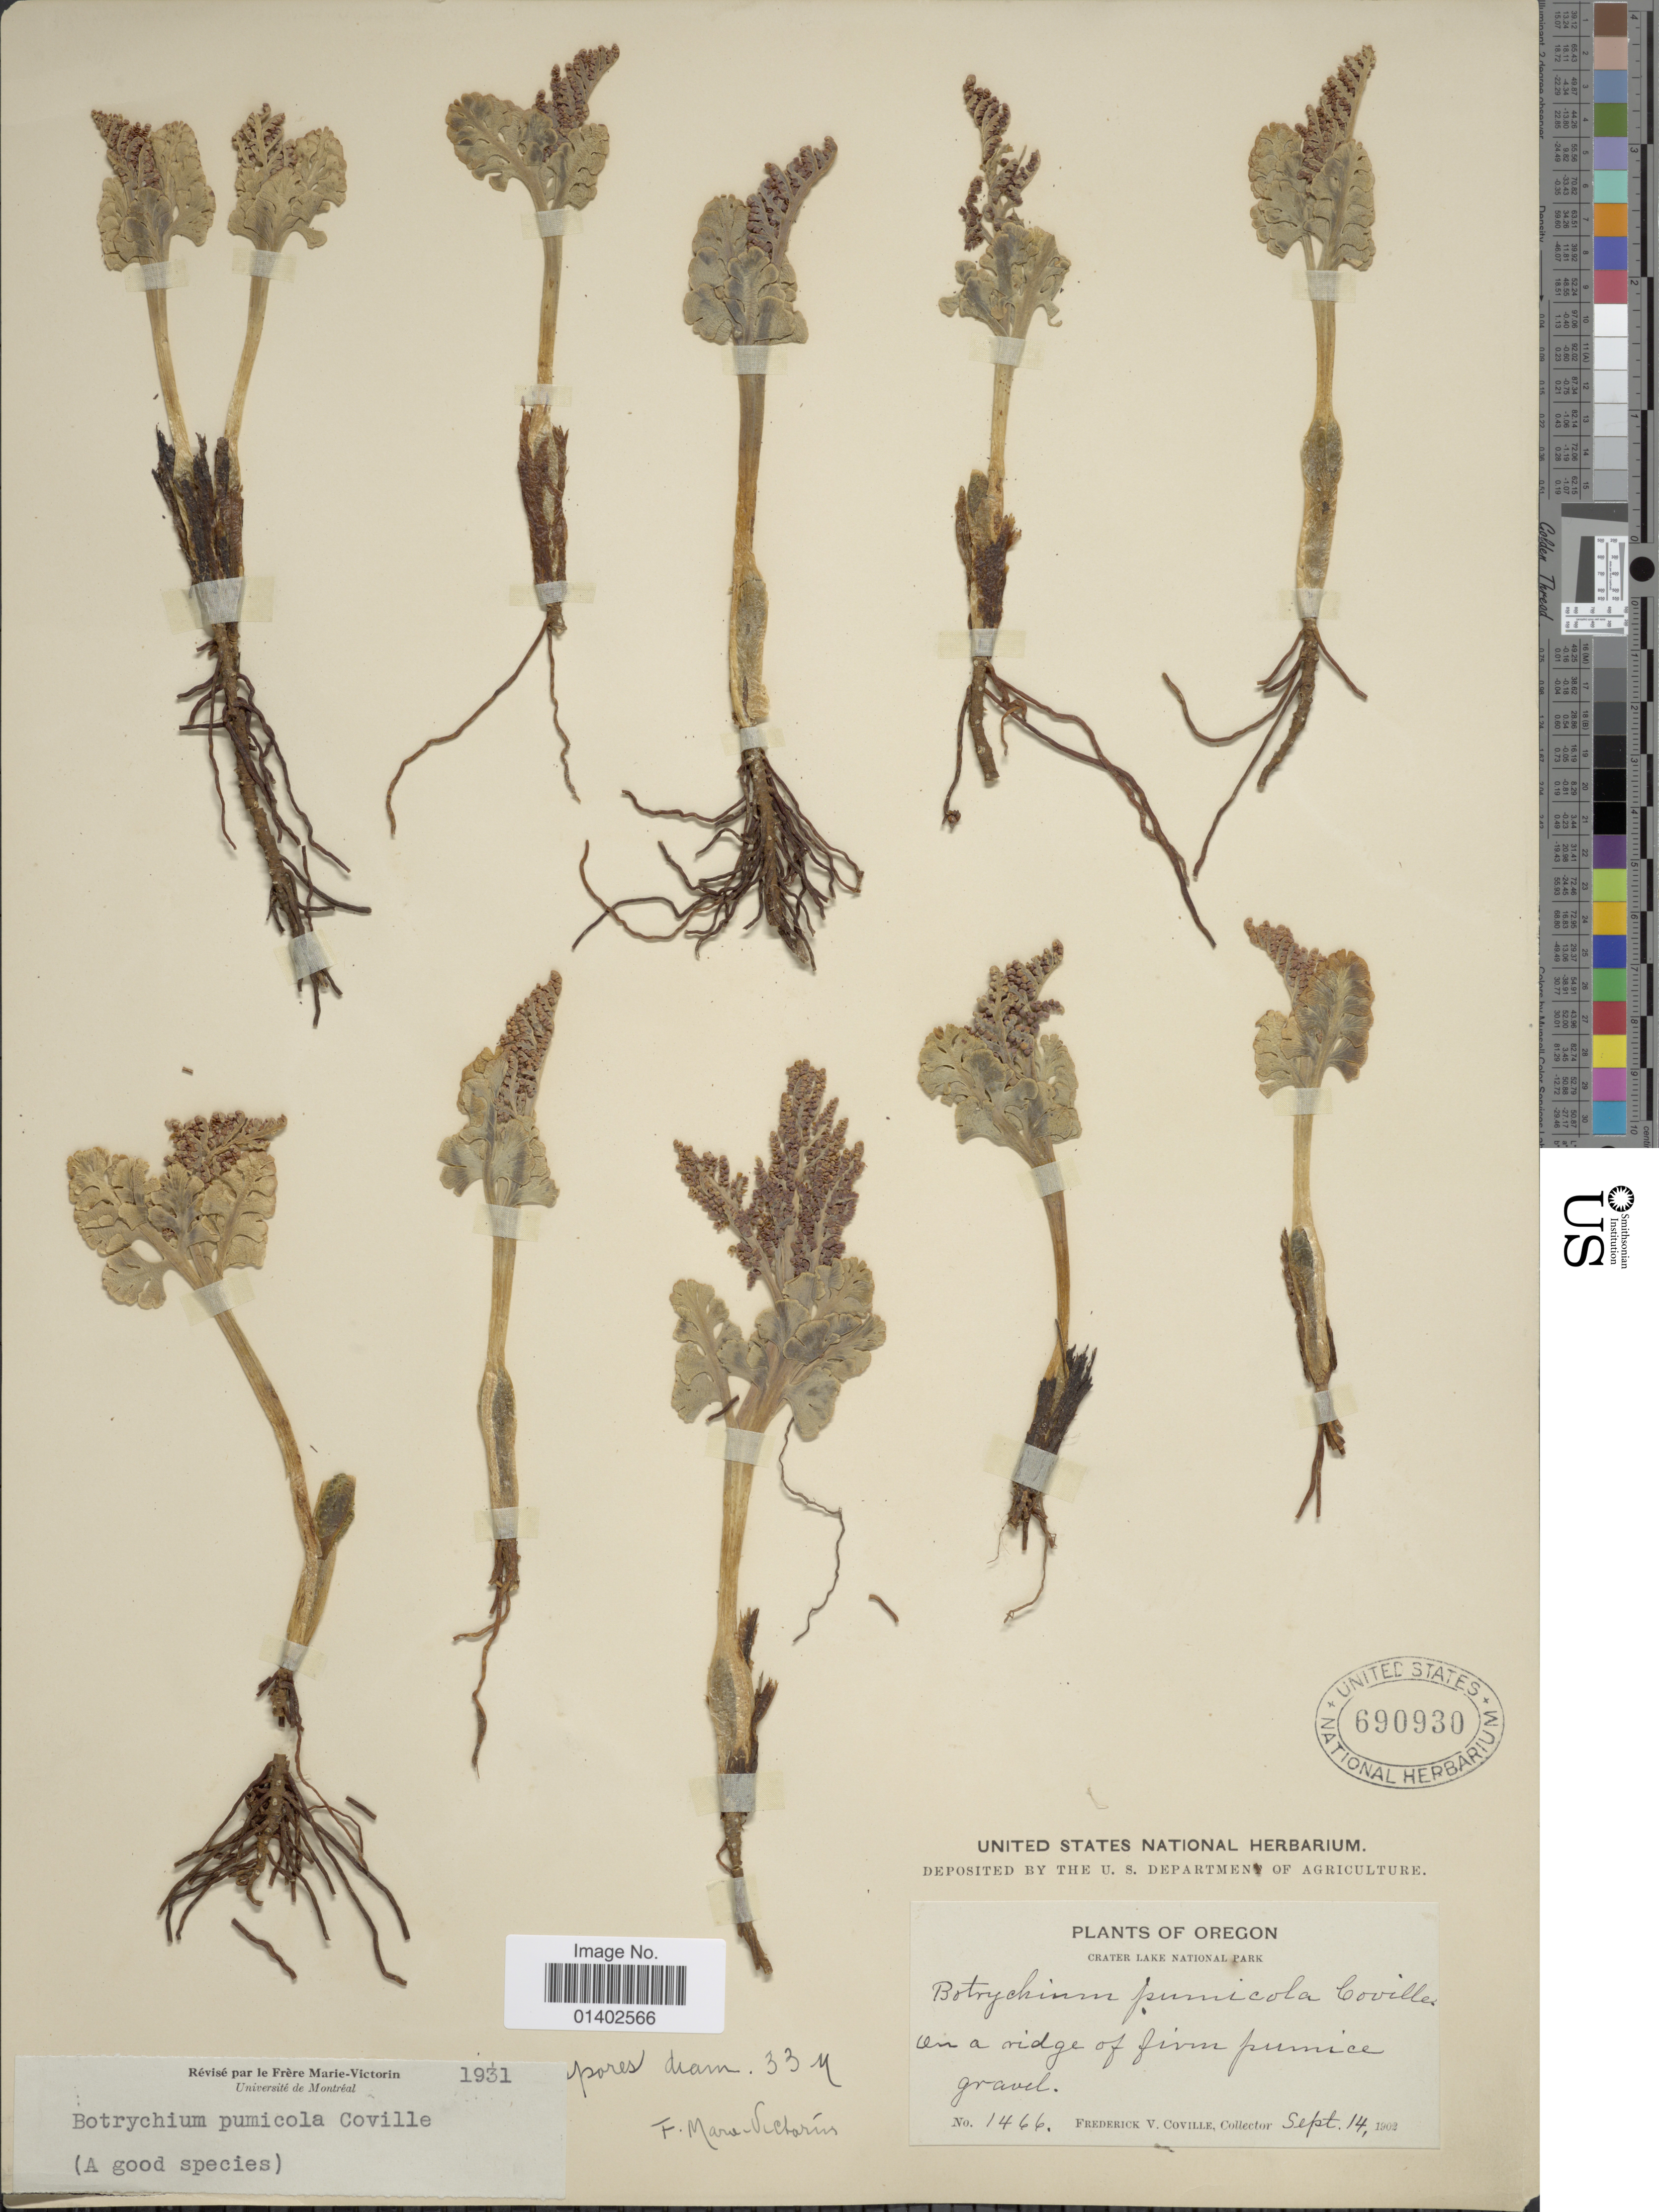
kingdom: Plantae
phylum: Tracheophyta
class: Polypodiopsida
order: Ophioglossales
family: Ophioglossaceae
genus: Botrychium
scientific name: Botrychium pumicola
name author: Coville ex Underw.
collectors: F. V. Coville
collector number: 1466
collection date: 1902-09-14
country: United States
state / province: Oregon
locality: Crater Lake National Park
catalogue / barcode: US 690930